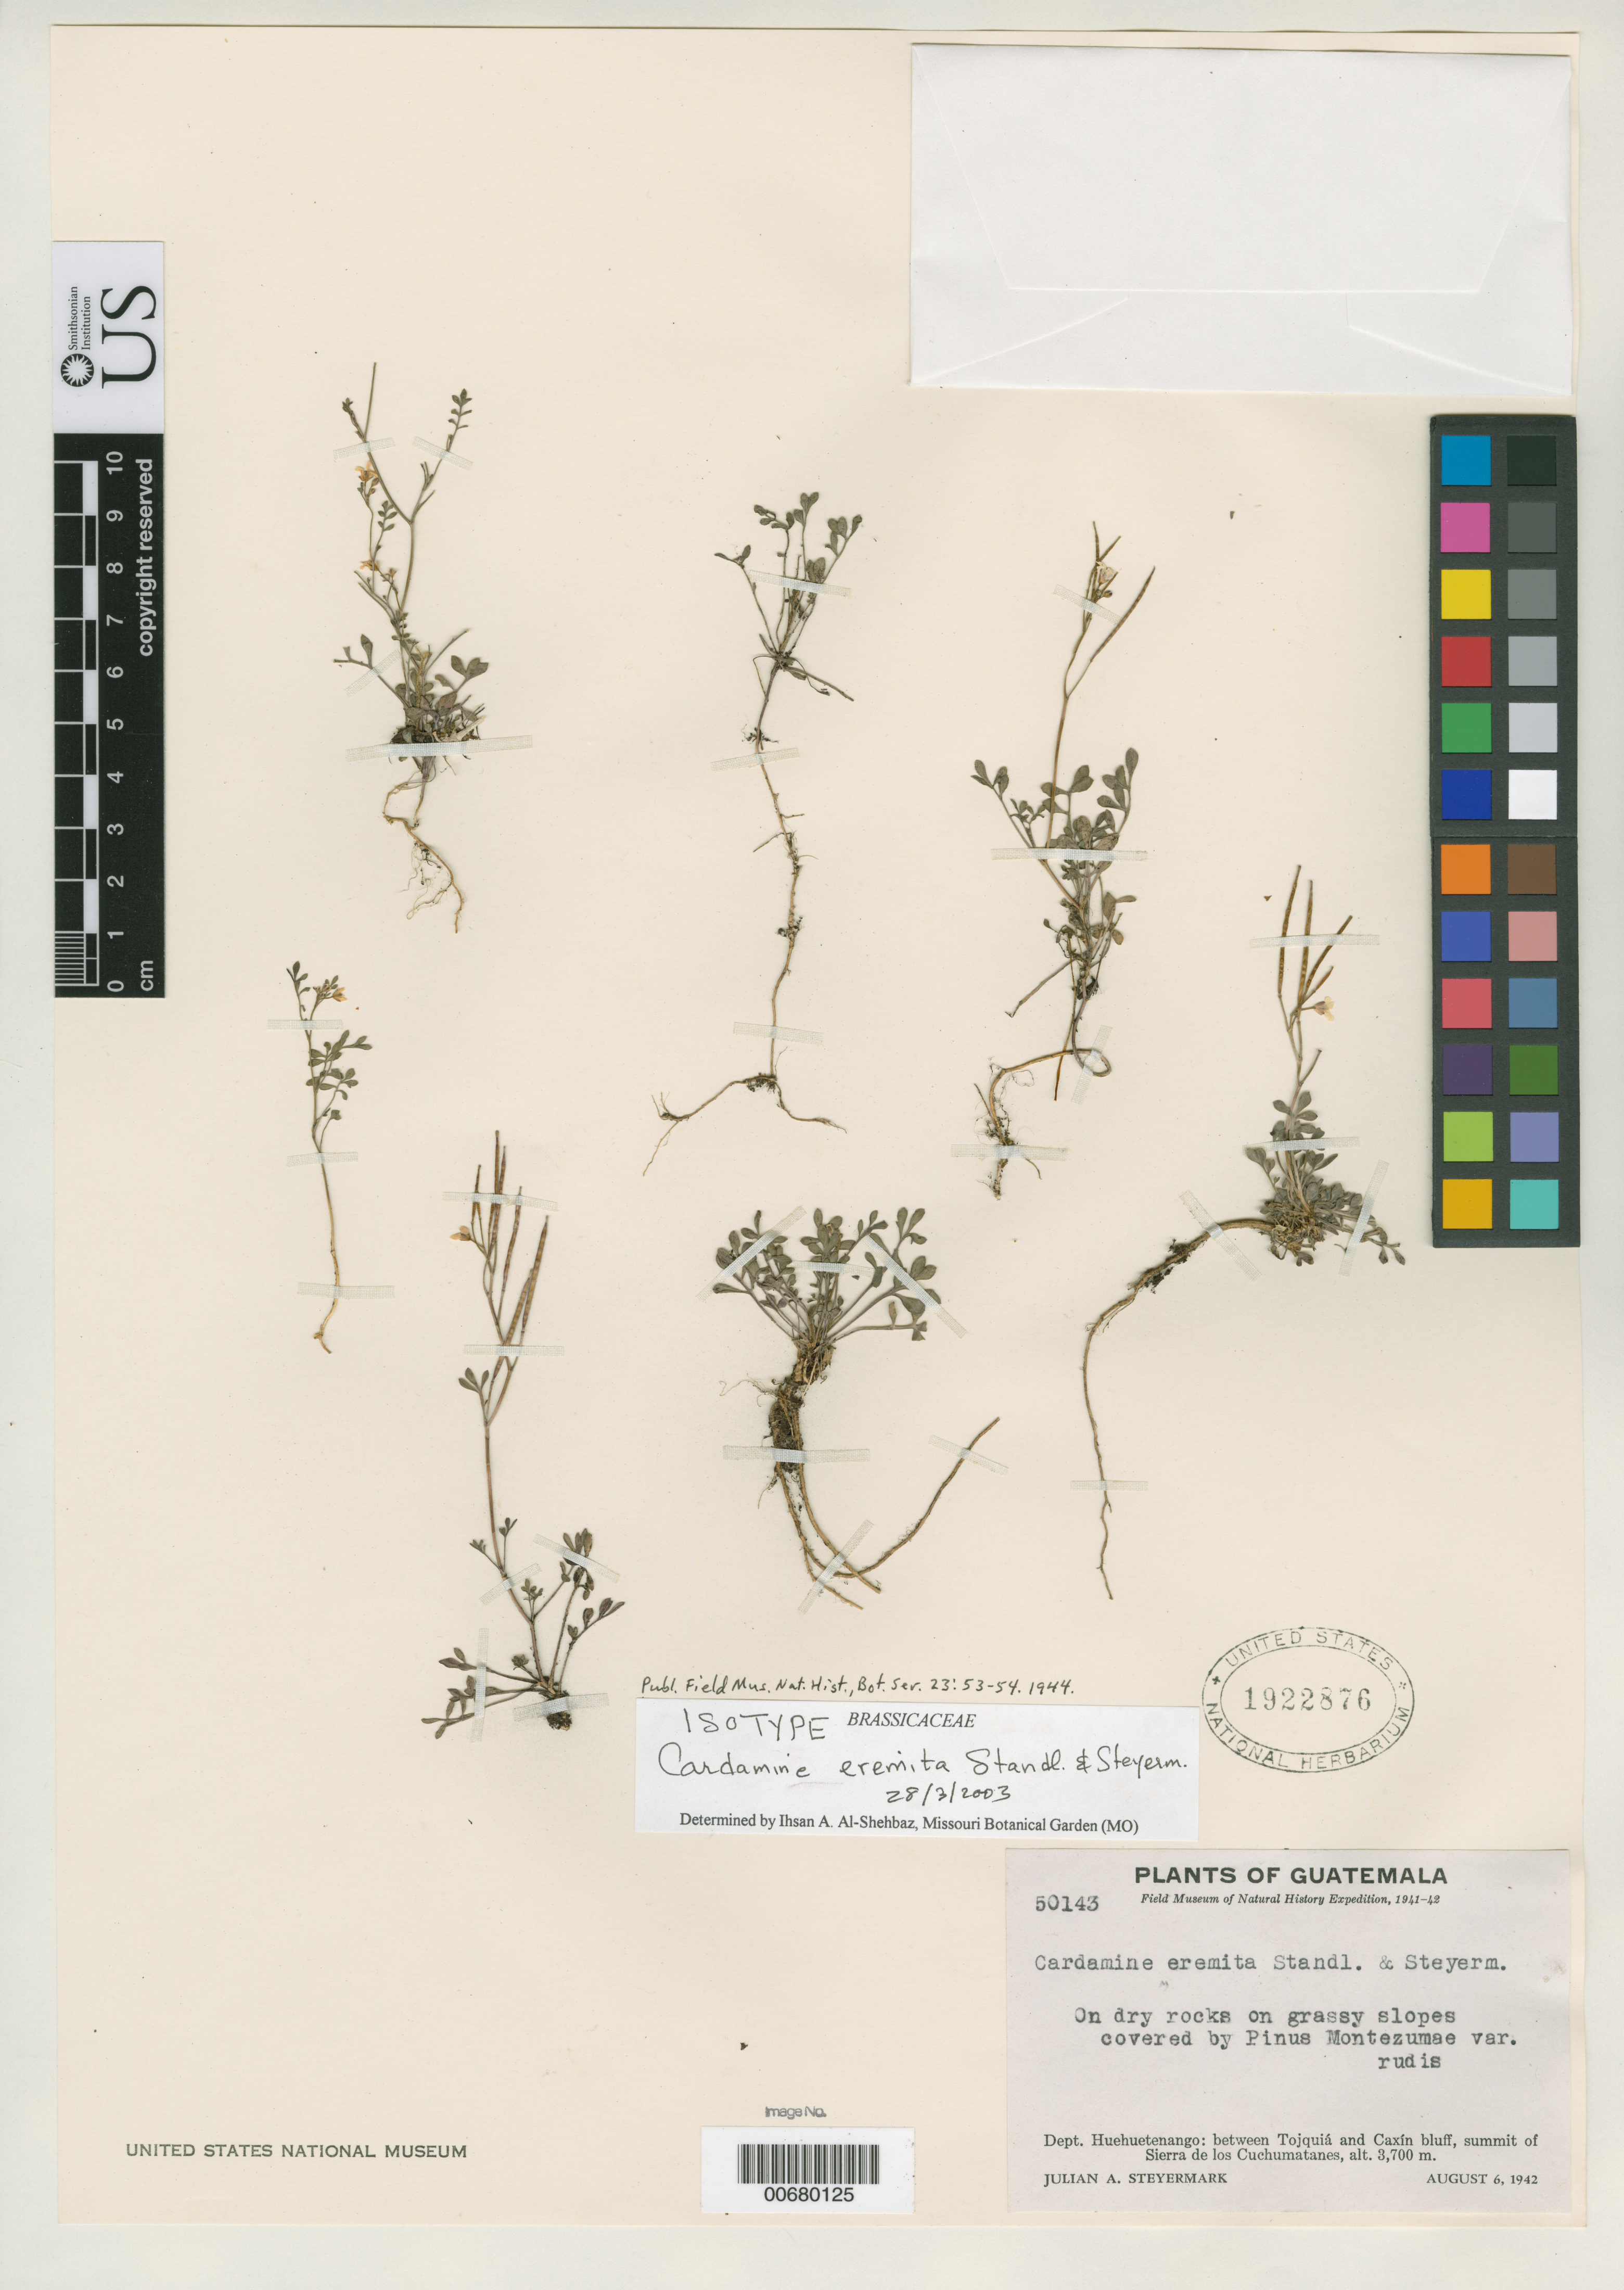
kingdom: Plantae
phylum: Tracheophyta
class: Magnoliopsida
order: Brassicales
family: Brassicaceae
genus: Cardamine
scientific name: Cardamine eremita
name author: Standl. & Steyerm.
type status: Isotype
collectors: J. Steyermark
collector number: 50143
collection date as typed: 06 Aug 1942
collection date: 1942-08-06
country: Guatemala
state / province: Huehuetenango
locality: Between Tojquia and Caxin bluff, summit of Sierra de los Cuchumatanes.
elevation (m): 3700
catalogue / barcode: US 1922876